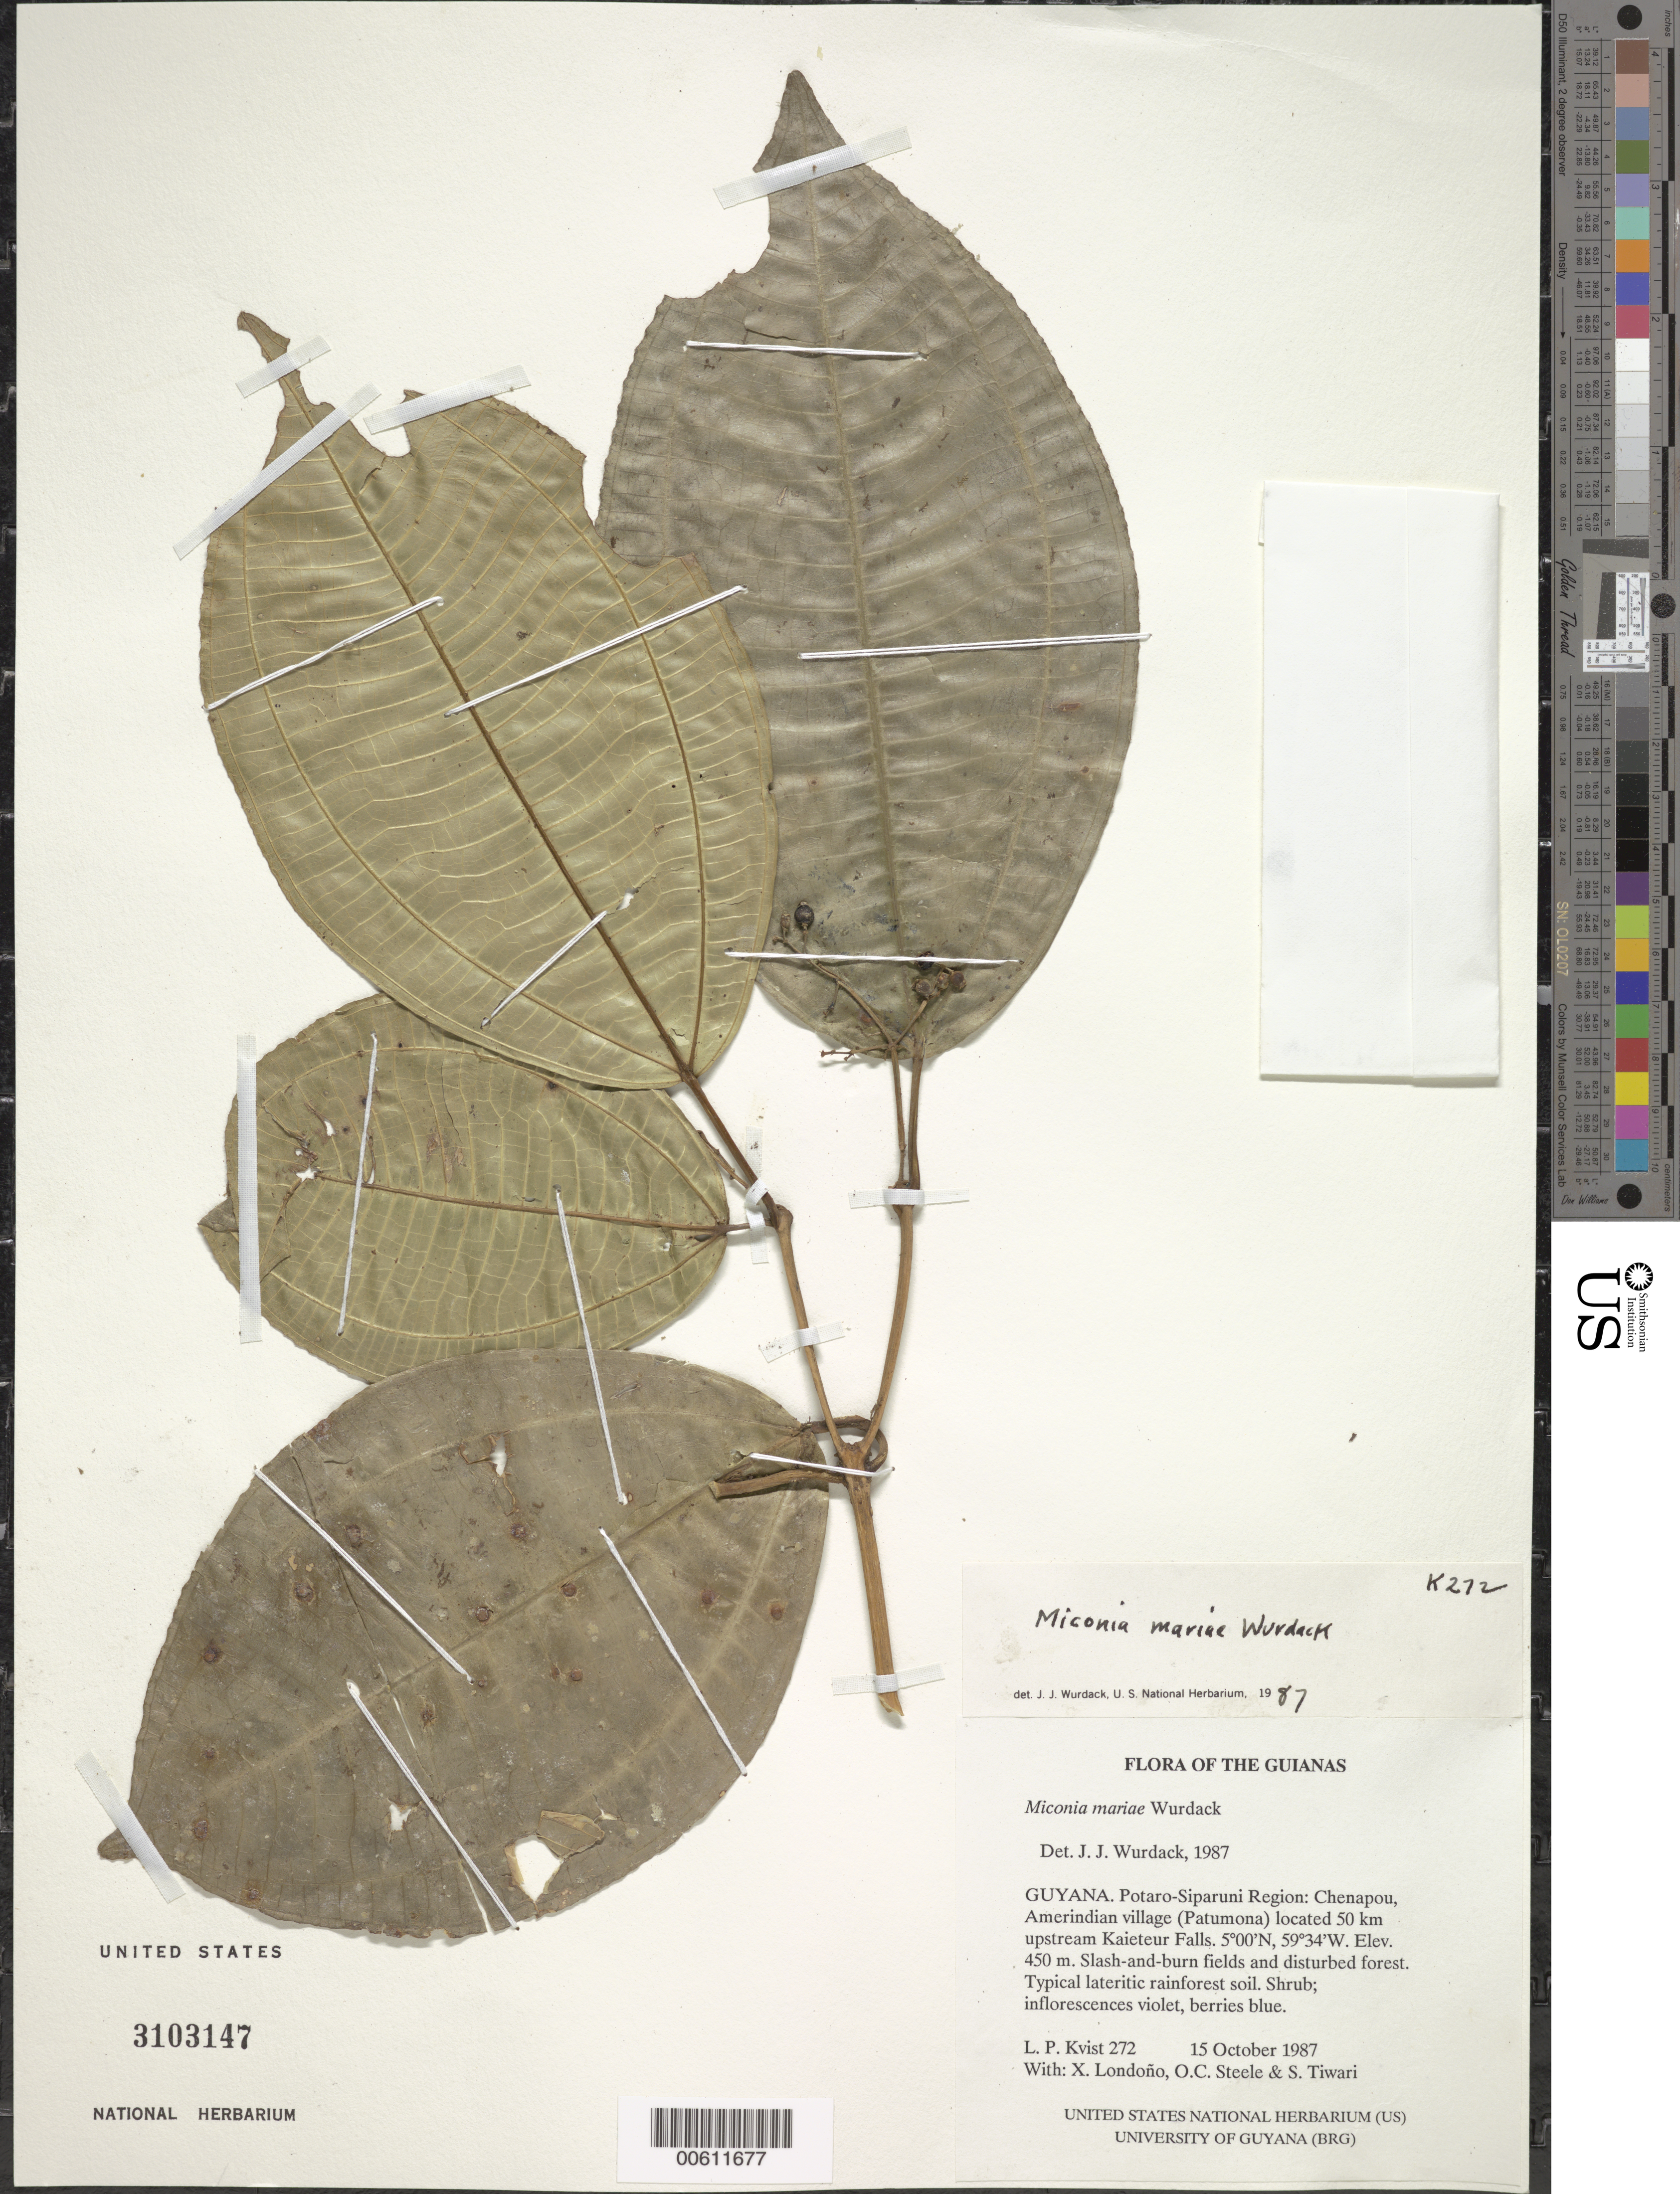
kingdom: Plantae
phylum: Tracheophyta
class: Magnoliopsida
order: Myrtales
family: Melastomataceae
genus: Miconia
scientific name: Miconia mariae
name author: Wurdack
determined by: Wurdack, John J., (US), US (UNITED STATES)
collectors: L. P. Kvist, X. Londoño, O. C. Steele & S. Tiwari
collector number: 272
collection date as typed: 15 October 1987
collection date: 1987-10-15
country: Guyana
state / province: Potaro-Siparuni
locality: Chenapou, Amerindian village (Patumona) located 50 km upstream Kaieteur Falls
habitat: Slash-and-burn fields and disturbed forest. Typical lateritic rainforest soil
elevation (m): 450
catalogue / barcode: US 3103147